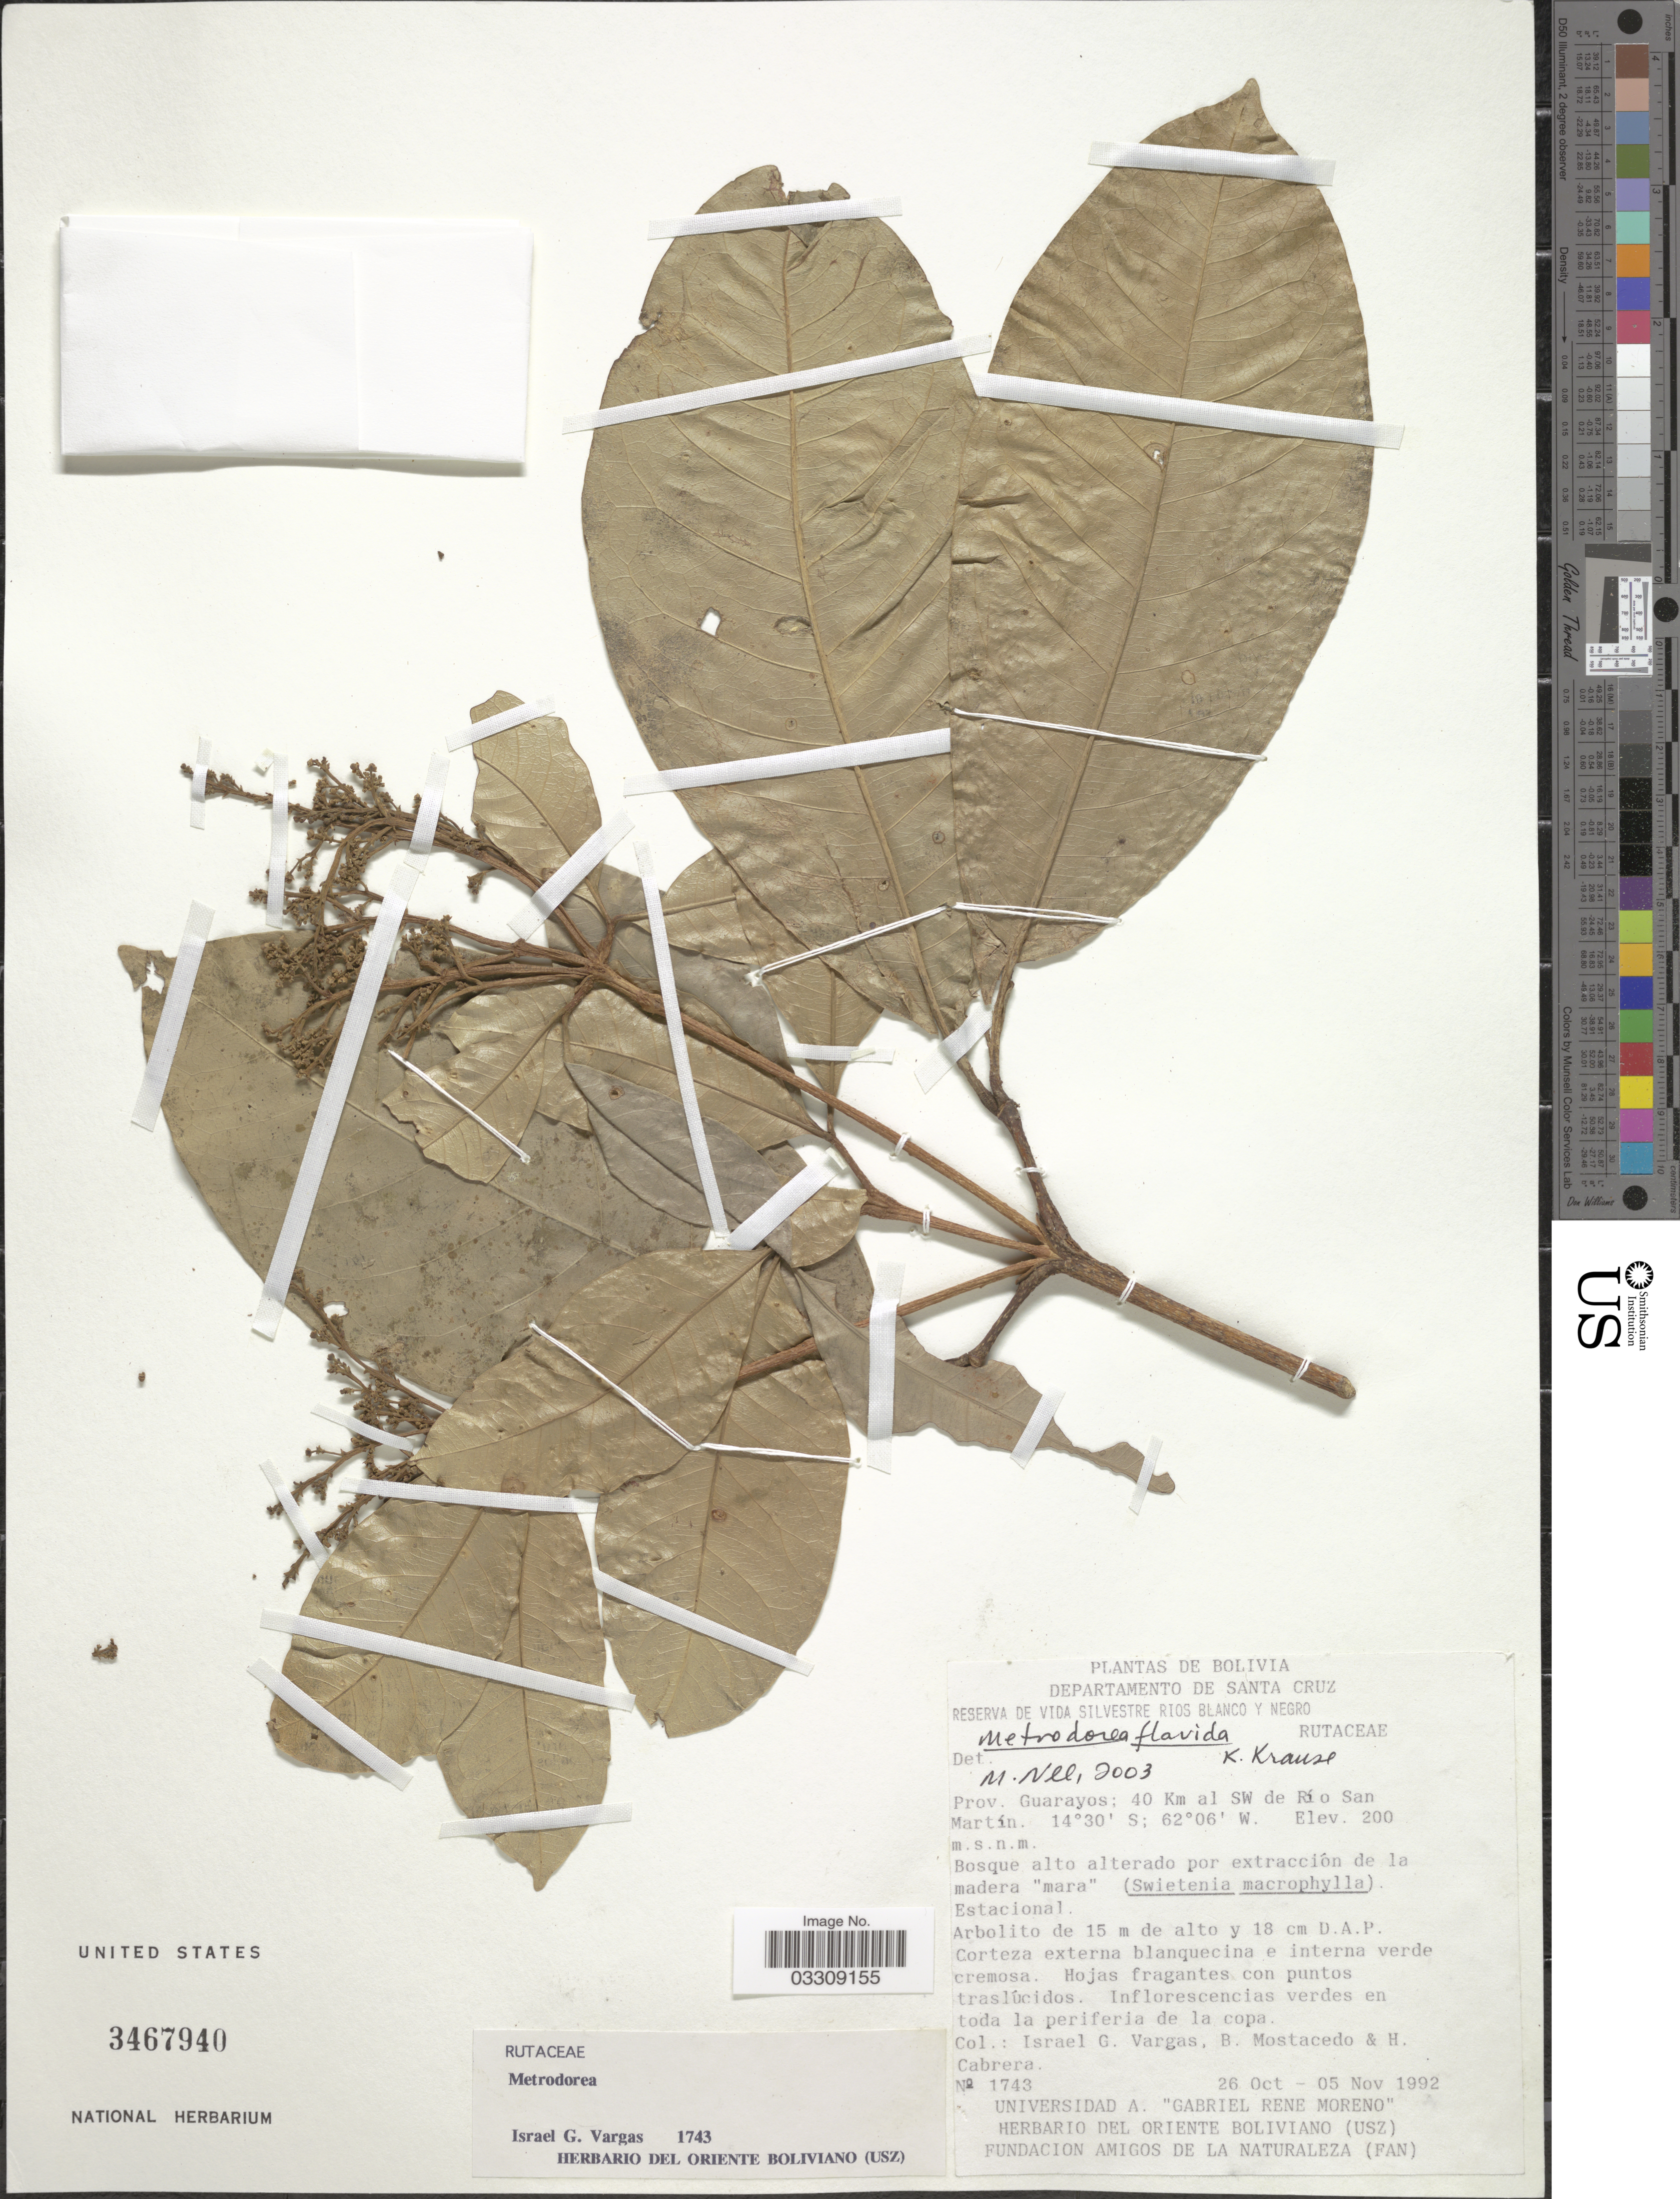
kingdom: Plantae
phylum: Tracheophyta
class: Magnoliopsida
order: Sapindales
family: Rutaceae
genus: Metrodorea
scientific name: Metrodorea flavida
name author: Krause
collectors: I. Vargas, B. Mostacedo & H. Cabrera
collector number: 1743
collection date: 1992-10-26/1992-11-05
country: Bolivia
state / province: Santa Cruz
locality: Reserva de Vida Silvestre Rios Blanco y Negro. [unsure placement] Prov. Guarayos; 40 Km al SW de Río San Martín.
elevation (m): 200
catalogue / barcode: US 3467940